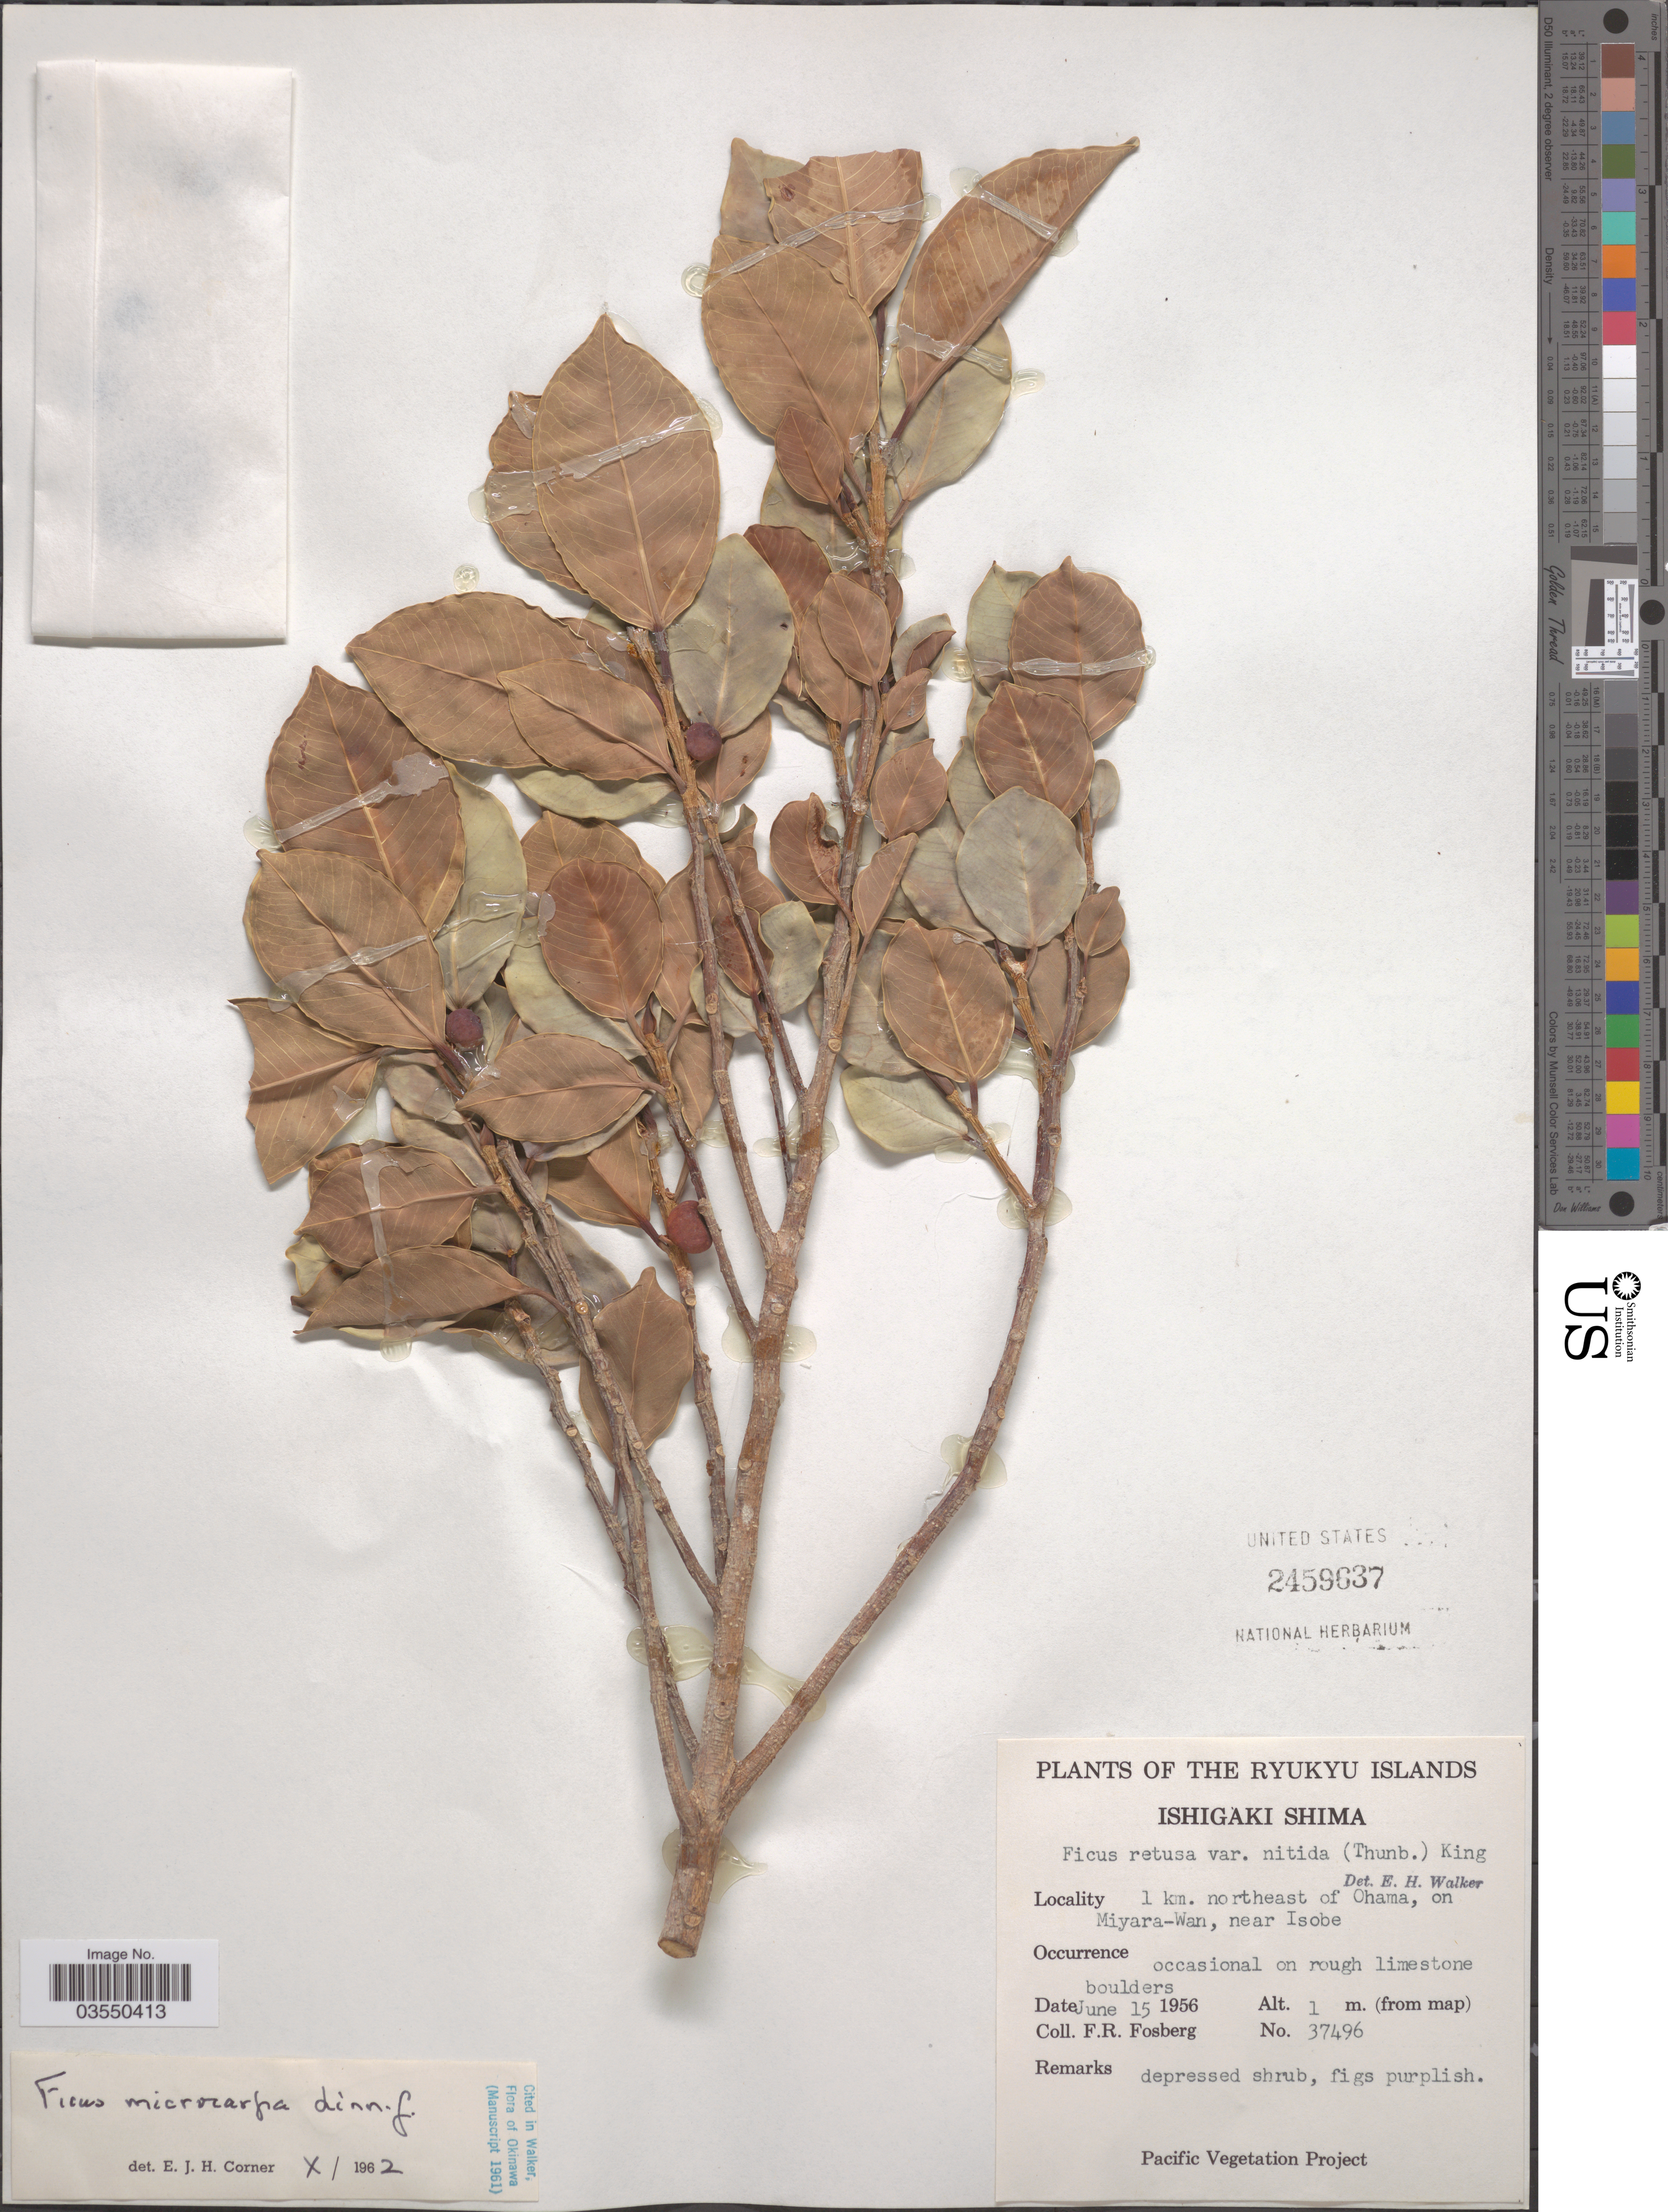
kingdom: Plantae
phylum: Tracheophyta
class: Magnoliopsida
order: Rosales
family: Moraceae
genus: Ficus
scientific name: Ficus microcarpa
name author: L. f.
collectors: F. R. Fosberg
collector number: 37496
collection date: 1956-06-15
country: Japan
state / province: Okinawa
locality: The Ryukyu Islands. Ishigaki Shima. 1 km. northeast of Ohama, on Miyara-Wan, near Isobe.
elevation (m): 1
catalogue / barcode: US 2459637